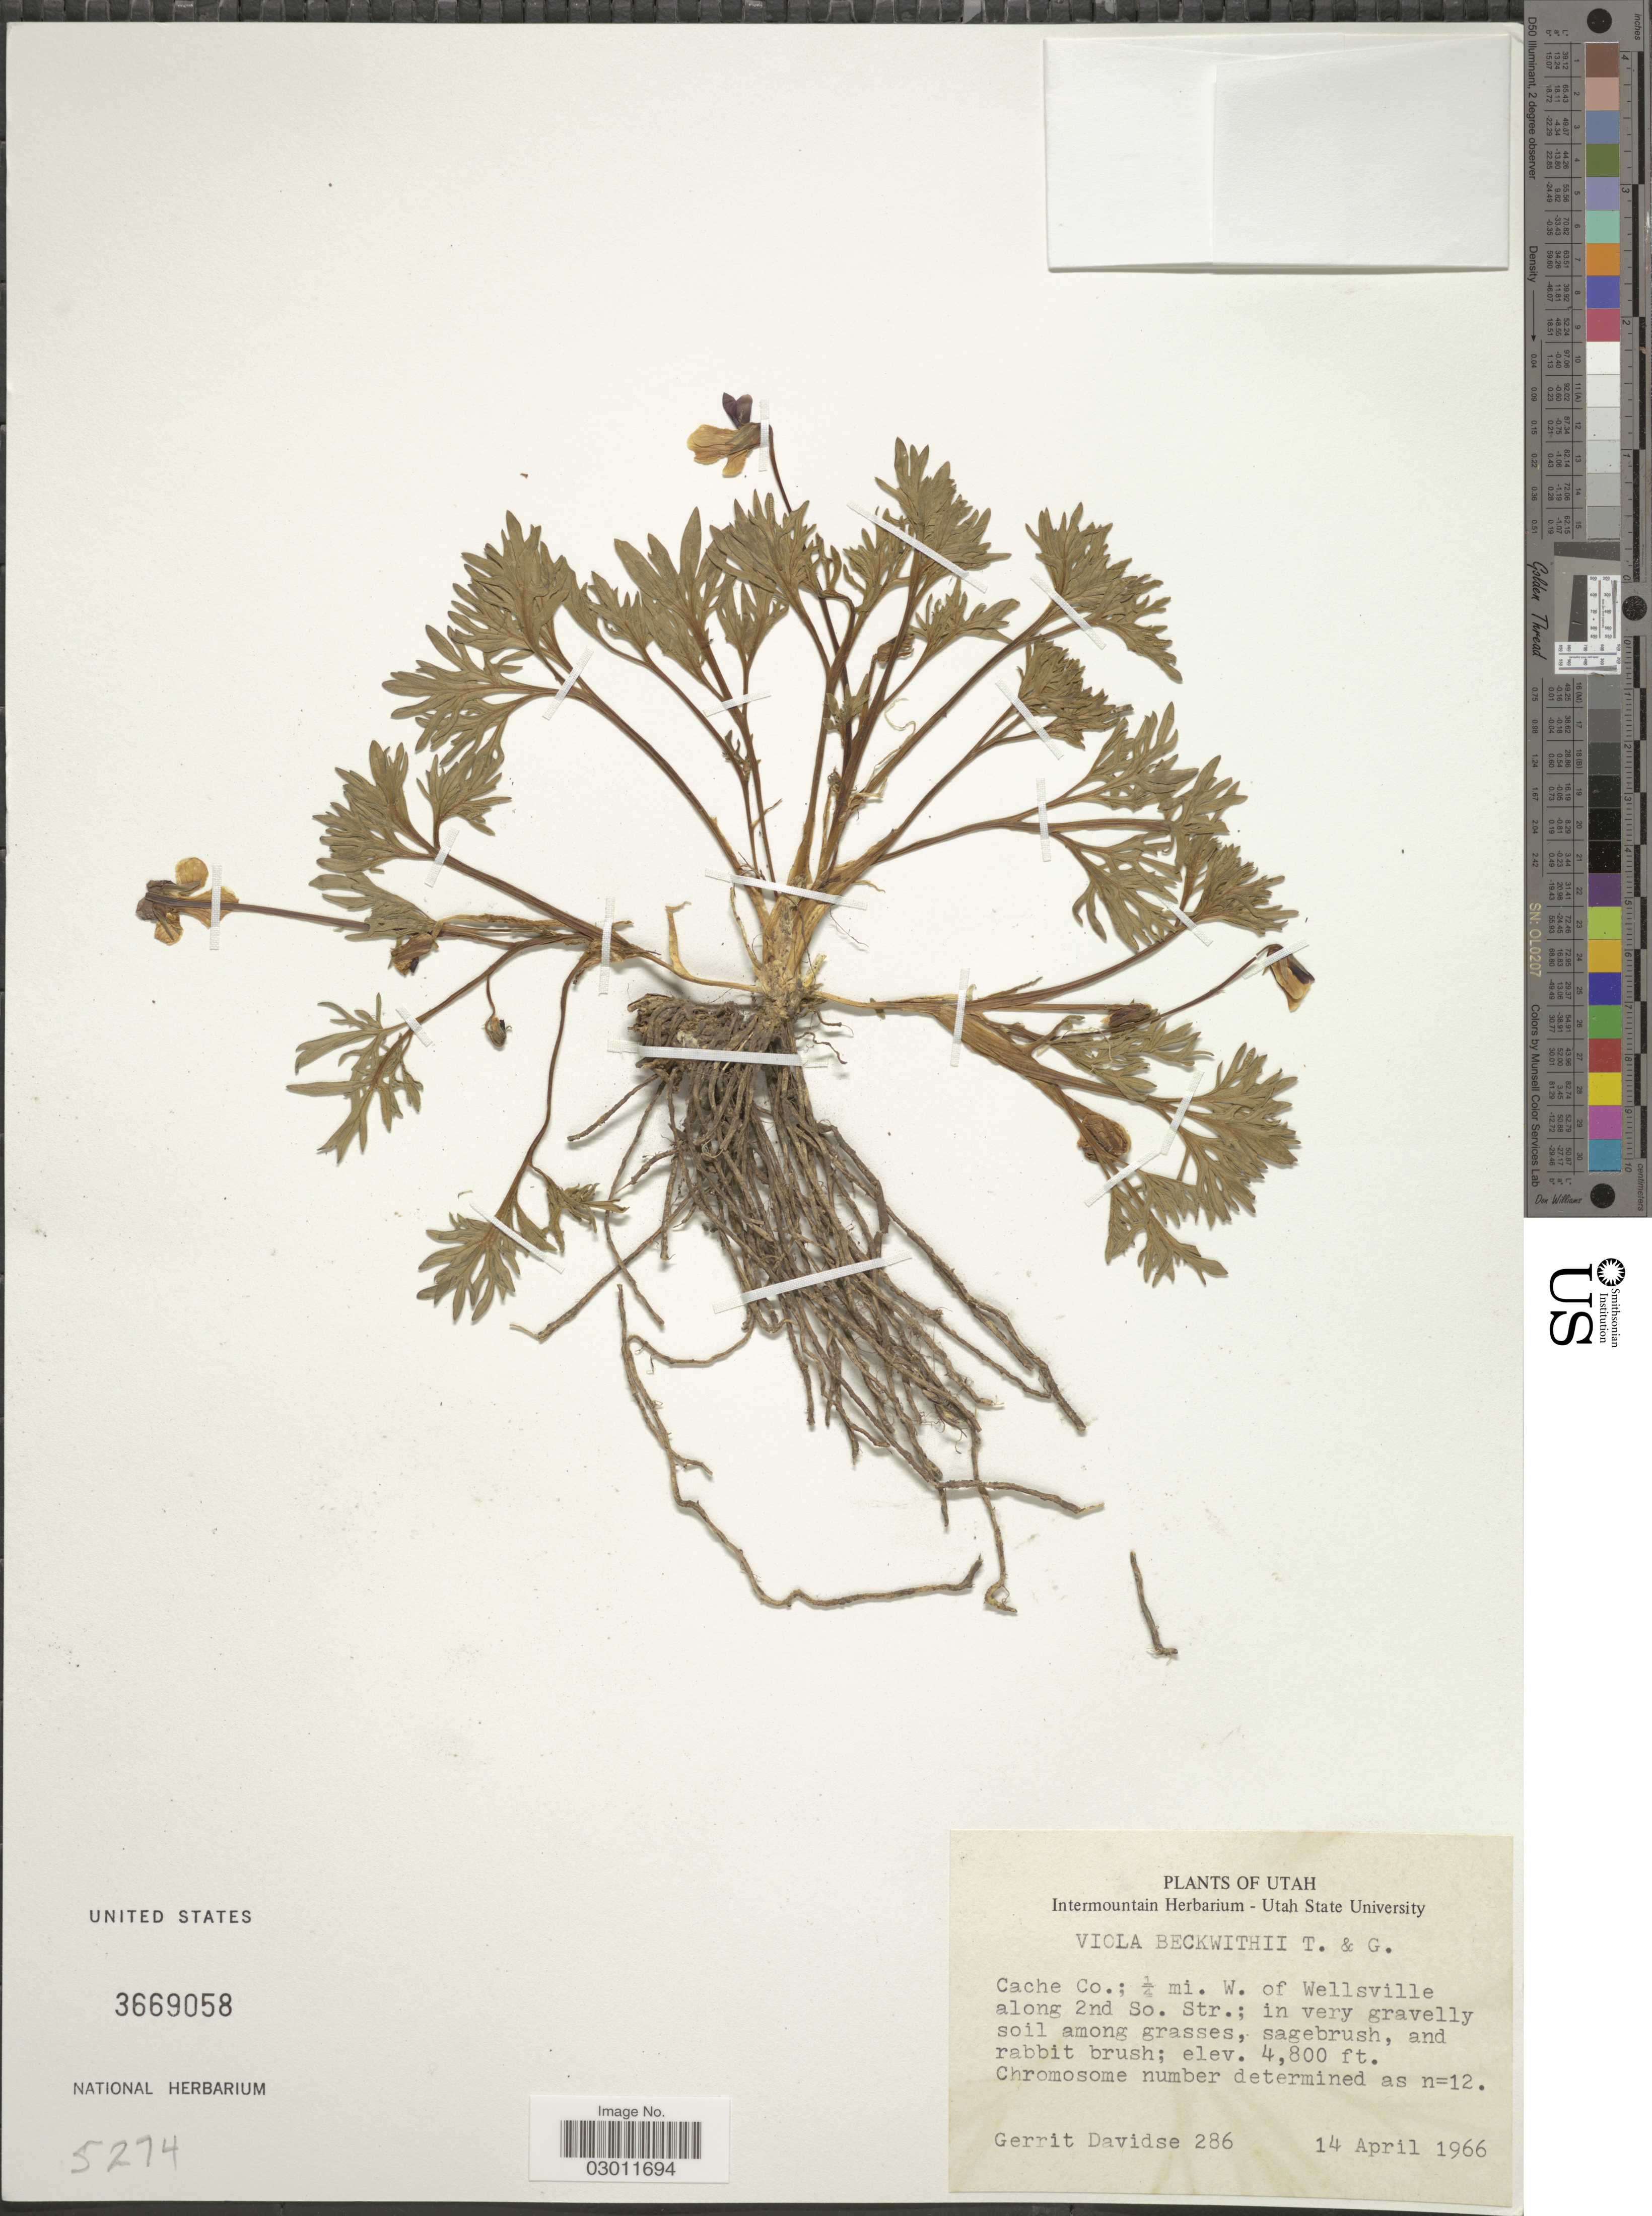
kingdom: Plantae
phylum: Tracheophyta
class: Magnoliopsida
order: Malpighiales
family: Violaceae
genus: Viola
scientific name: Viola beckwithii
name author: Torr.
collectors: G. Davidse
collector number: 286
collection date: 1966-04-14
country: United States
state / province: Utah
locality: Cache Co.; ¼ mi. W. of Wellsville along 2nd So. Str.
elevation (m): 1463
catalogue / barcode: US 3669058